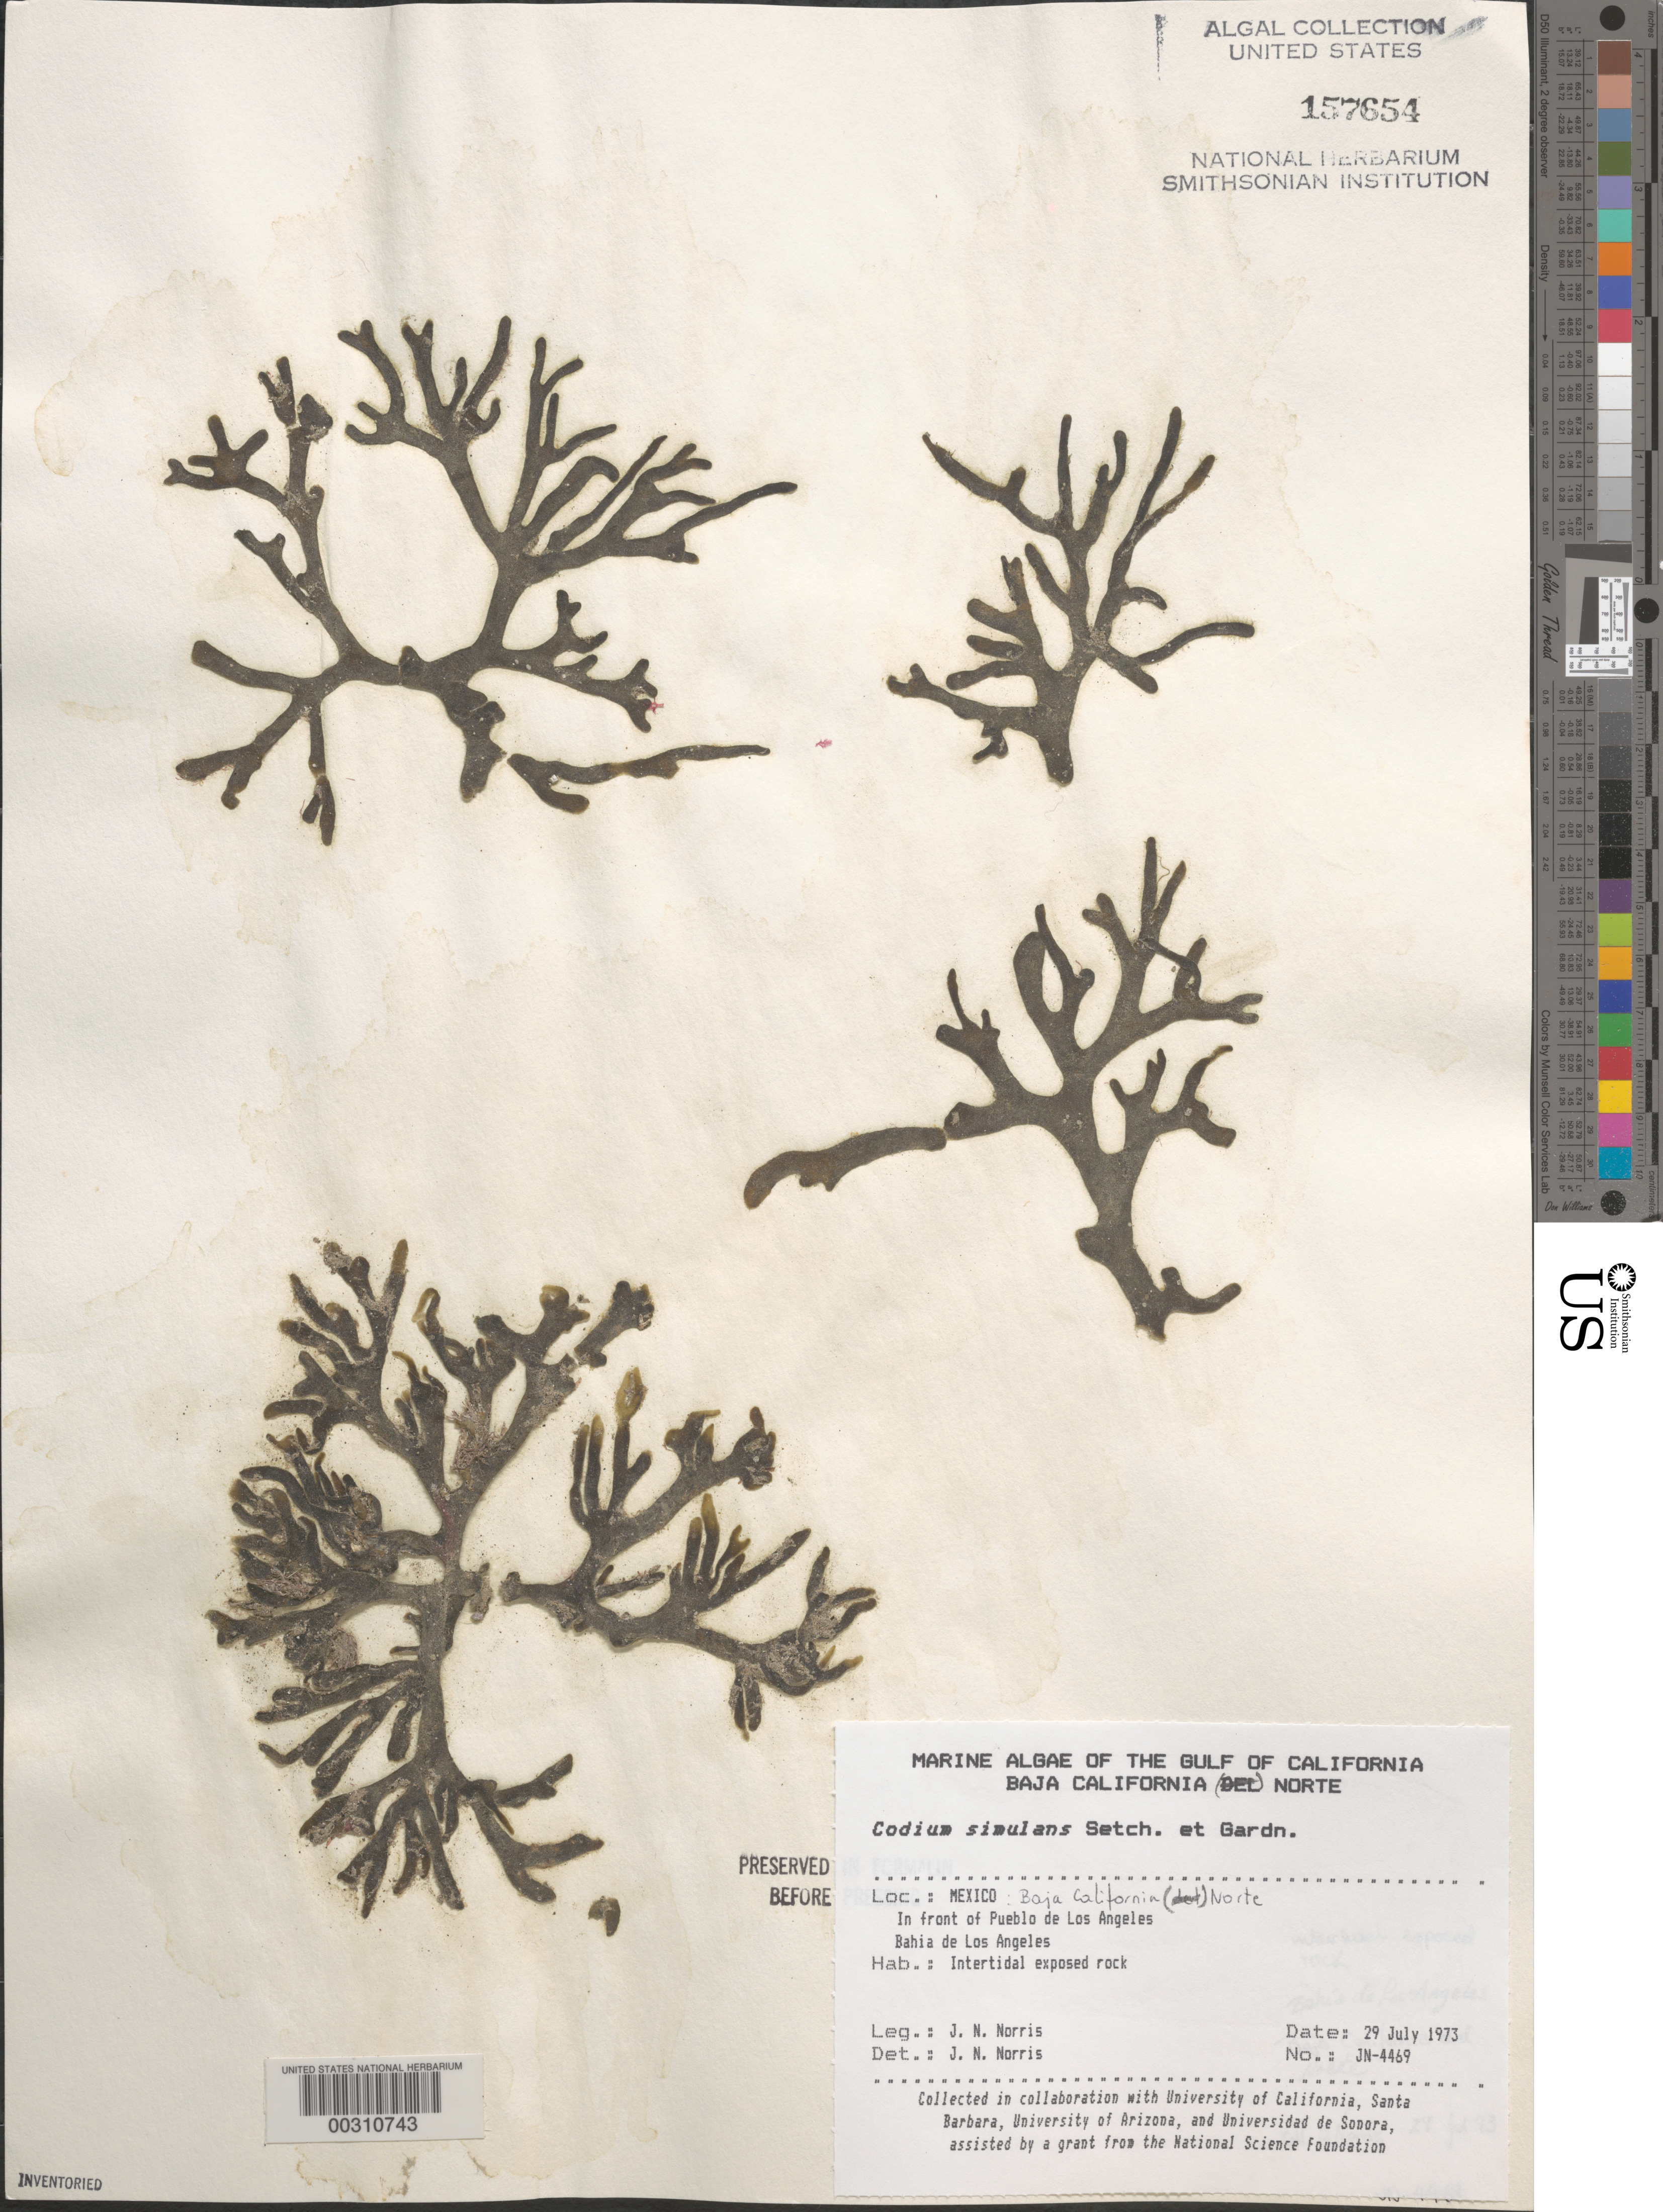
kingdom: Plantae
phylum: Chlorophyta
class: Ulvophyceae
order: Bryopsidales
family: Codiaceae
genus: Codium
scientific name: Codium simulans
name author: Setch. & N.L. Gardner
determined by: Norris, James N.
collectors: J. N. Norris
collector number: JN-4469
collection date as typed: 29 Jul 1973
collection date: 1973-07-29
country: Mexico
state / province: Baja California Norte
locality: Pueblo de los Angeles, Bahia de los Angeles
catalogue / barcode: US 157654